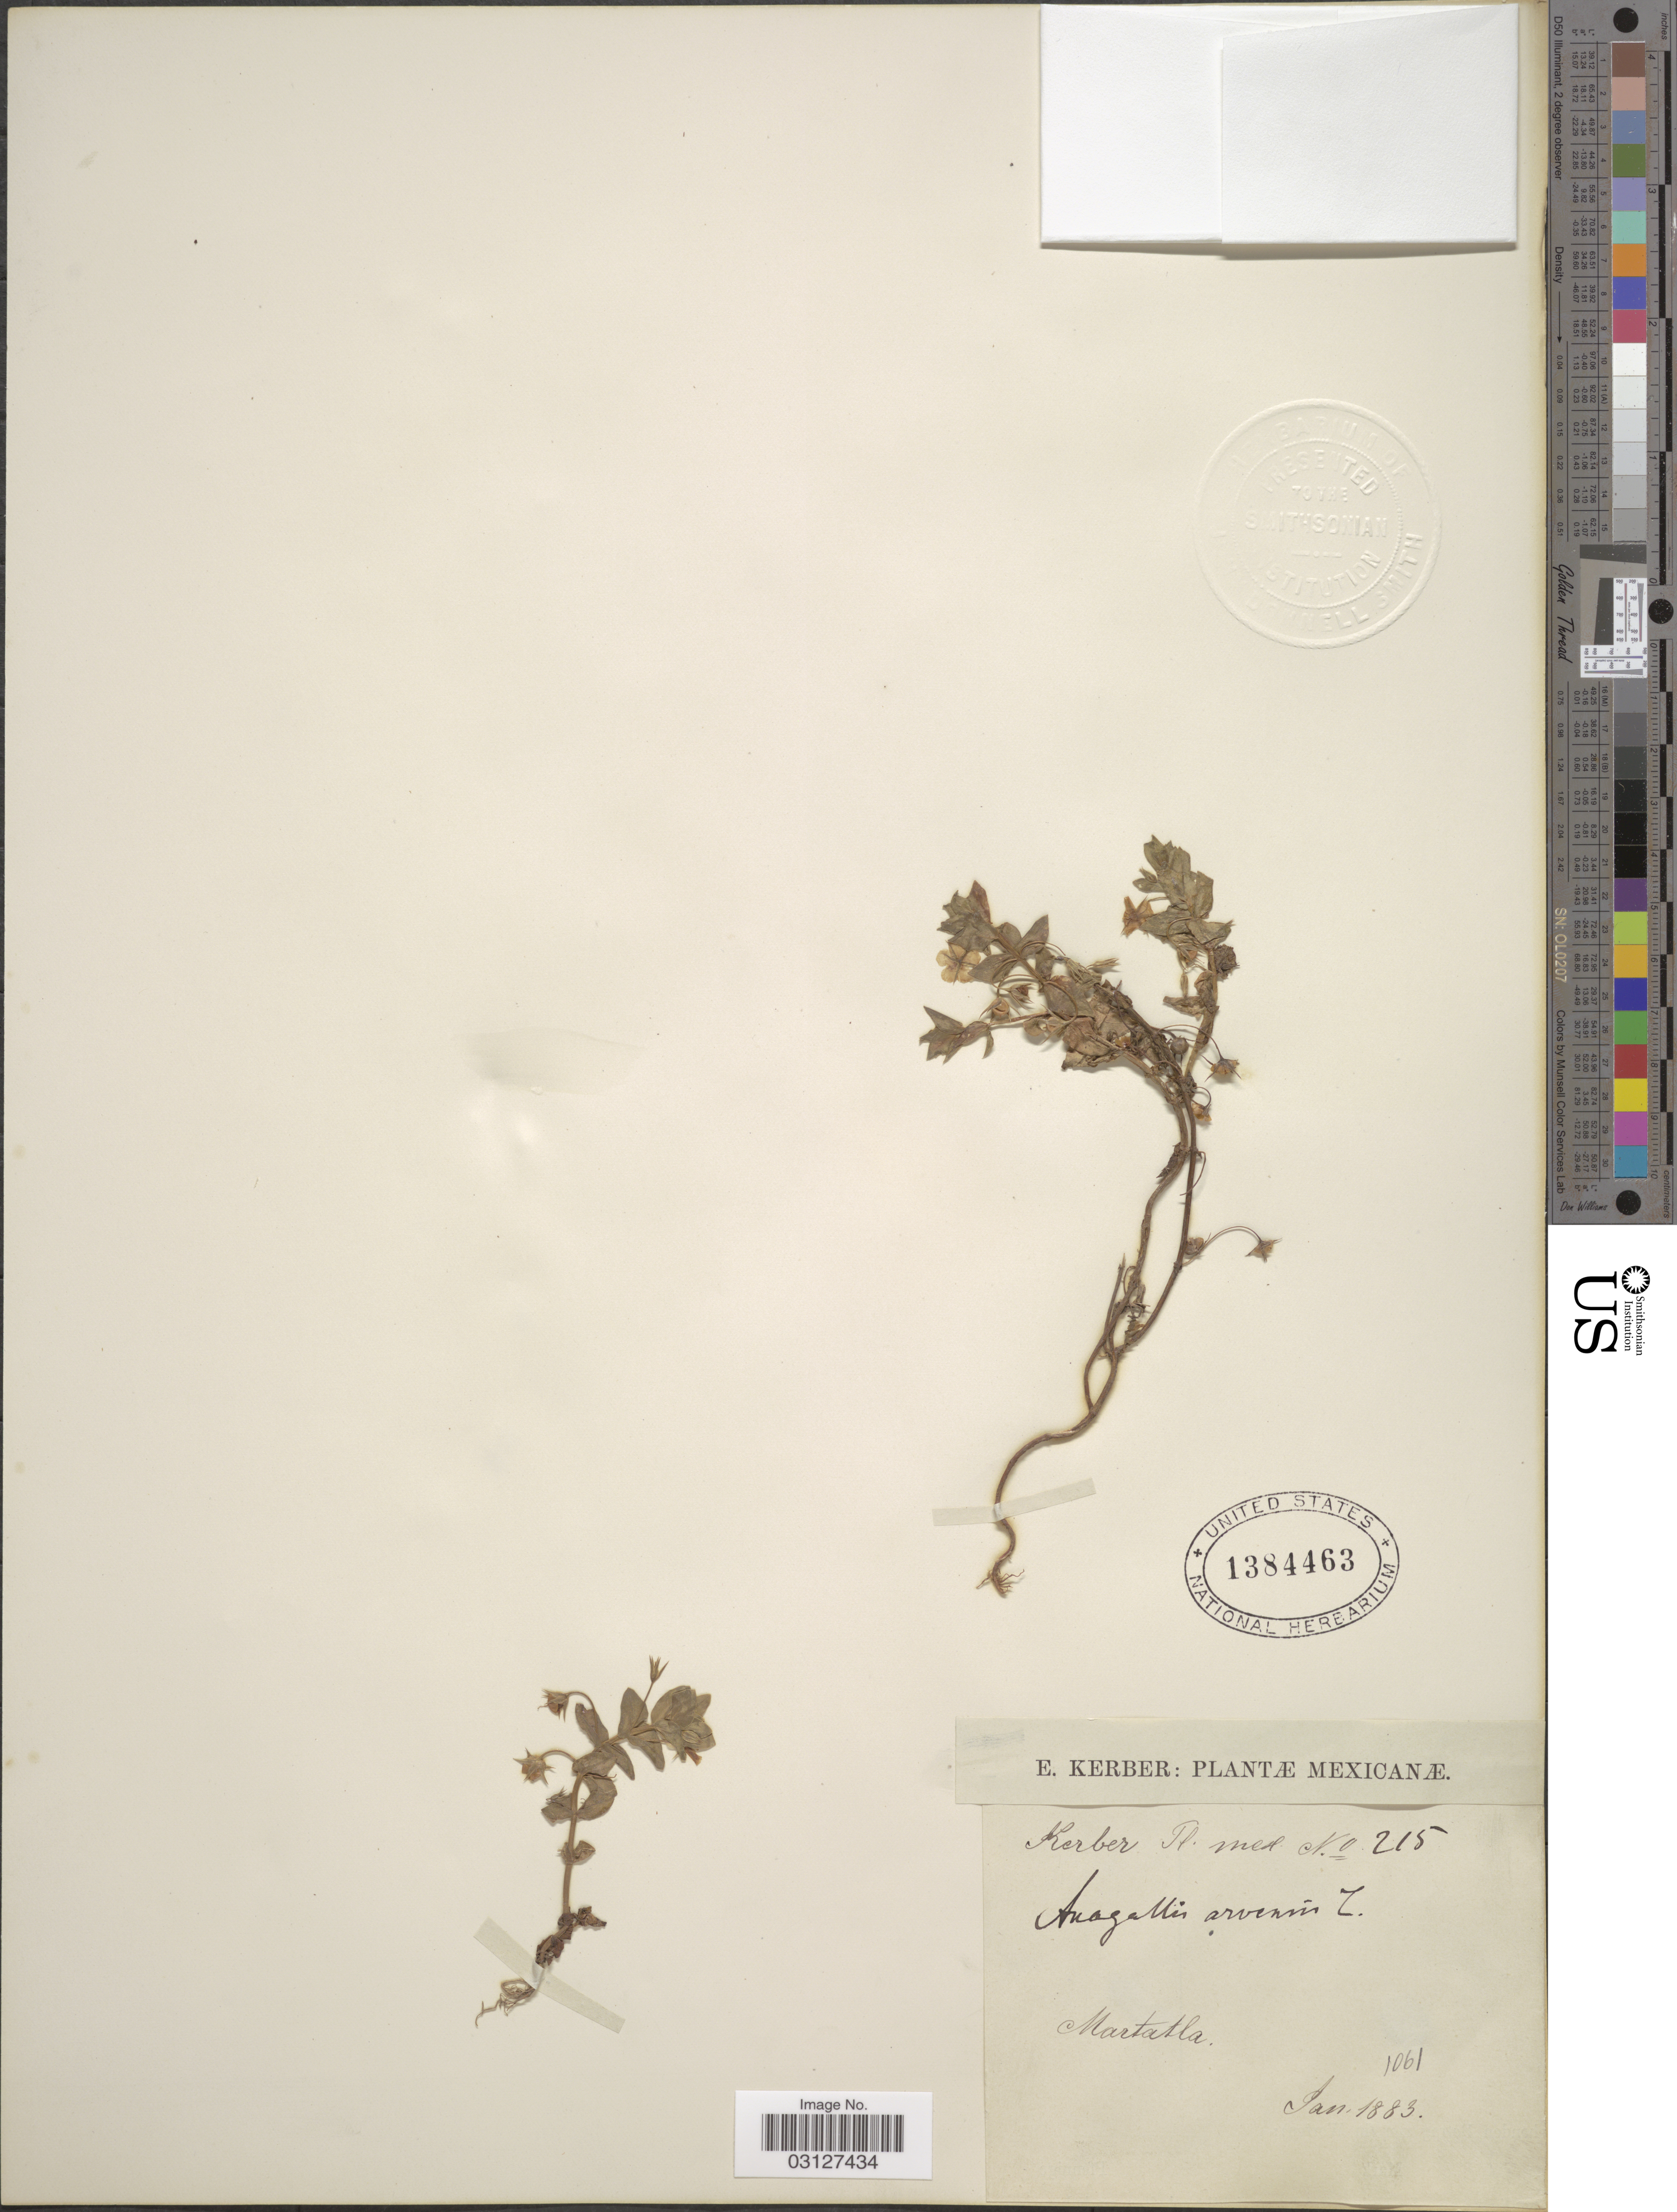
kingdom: Plantae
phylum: Tracheophyta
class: Magnoliopsida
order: Ericales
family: Primulaceae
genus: Anagallis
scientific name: Anagallis arvensis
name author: L.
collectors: E. Kerber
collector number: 215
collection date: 1883-01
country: Mexico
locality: Martatla.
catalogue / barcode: US 1384463